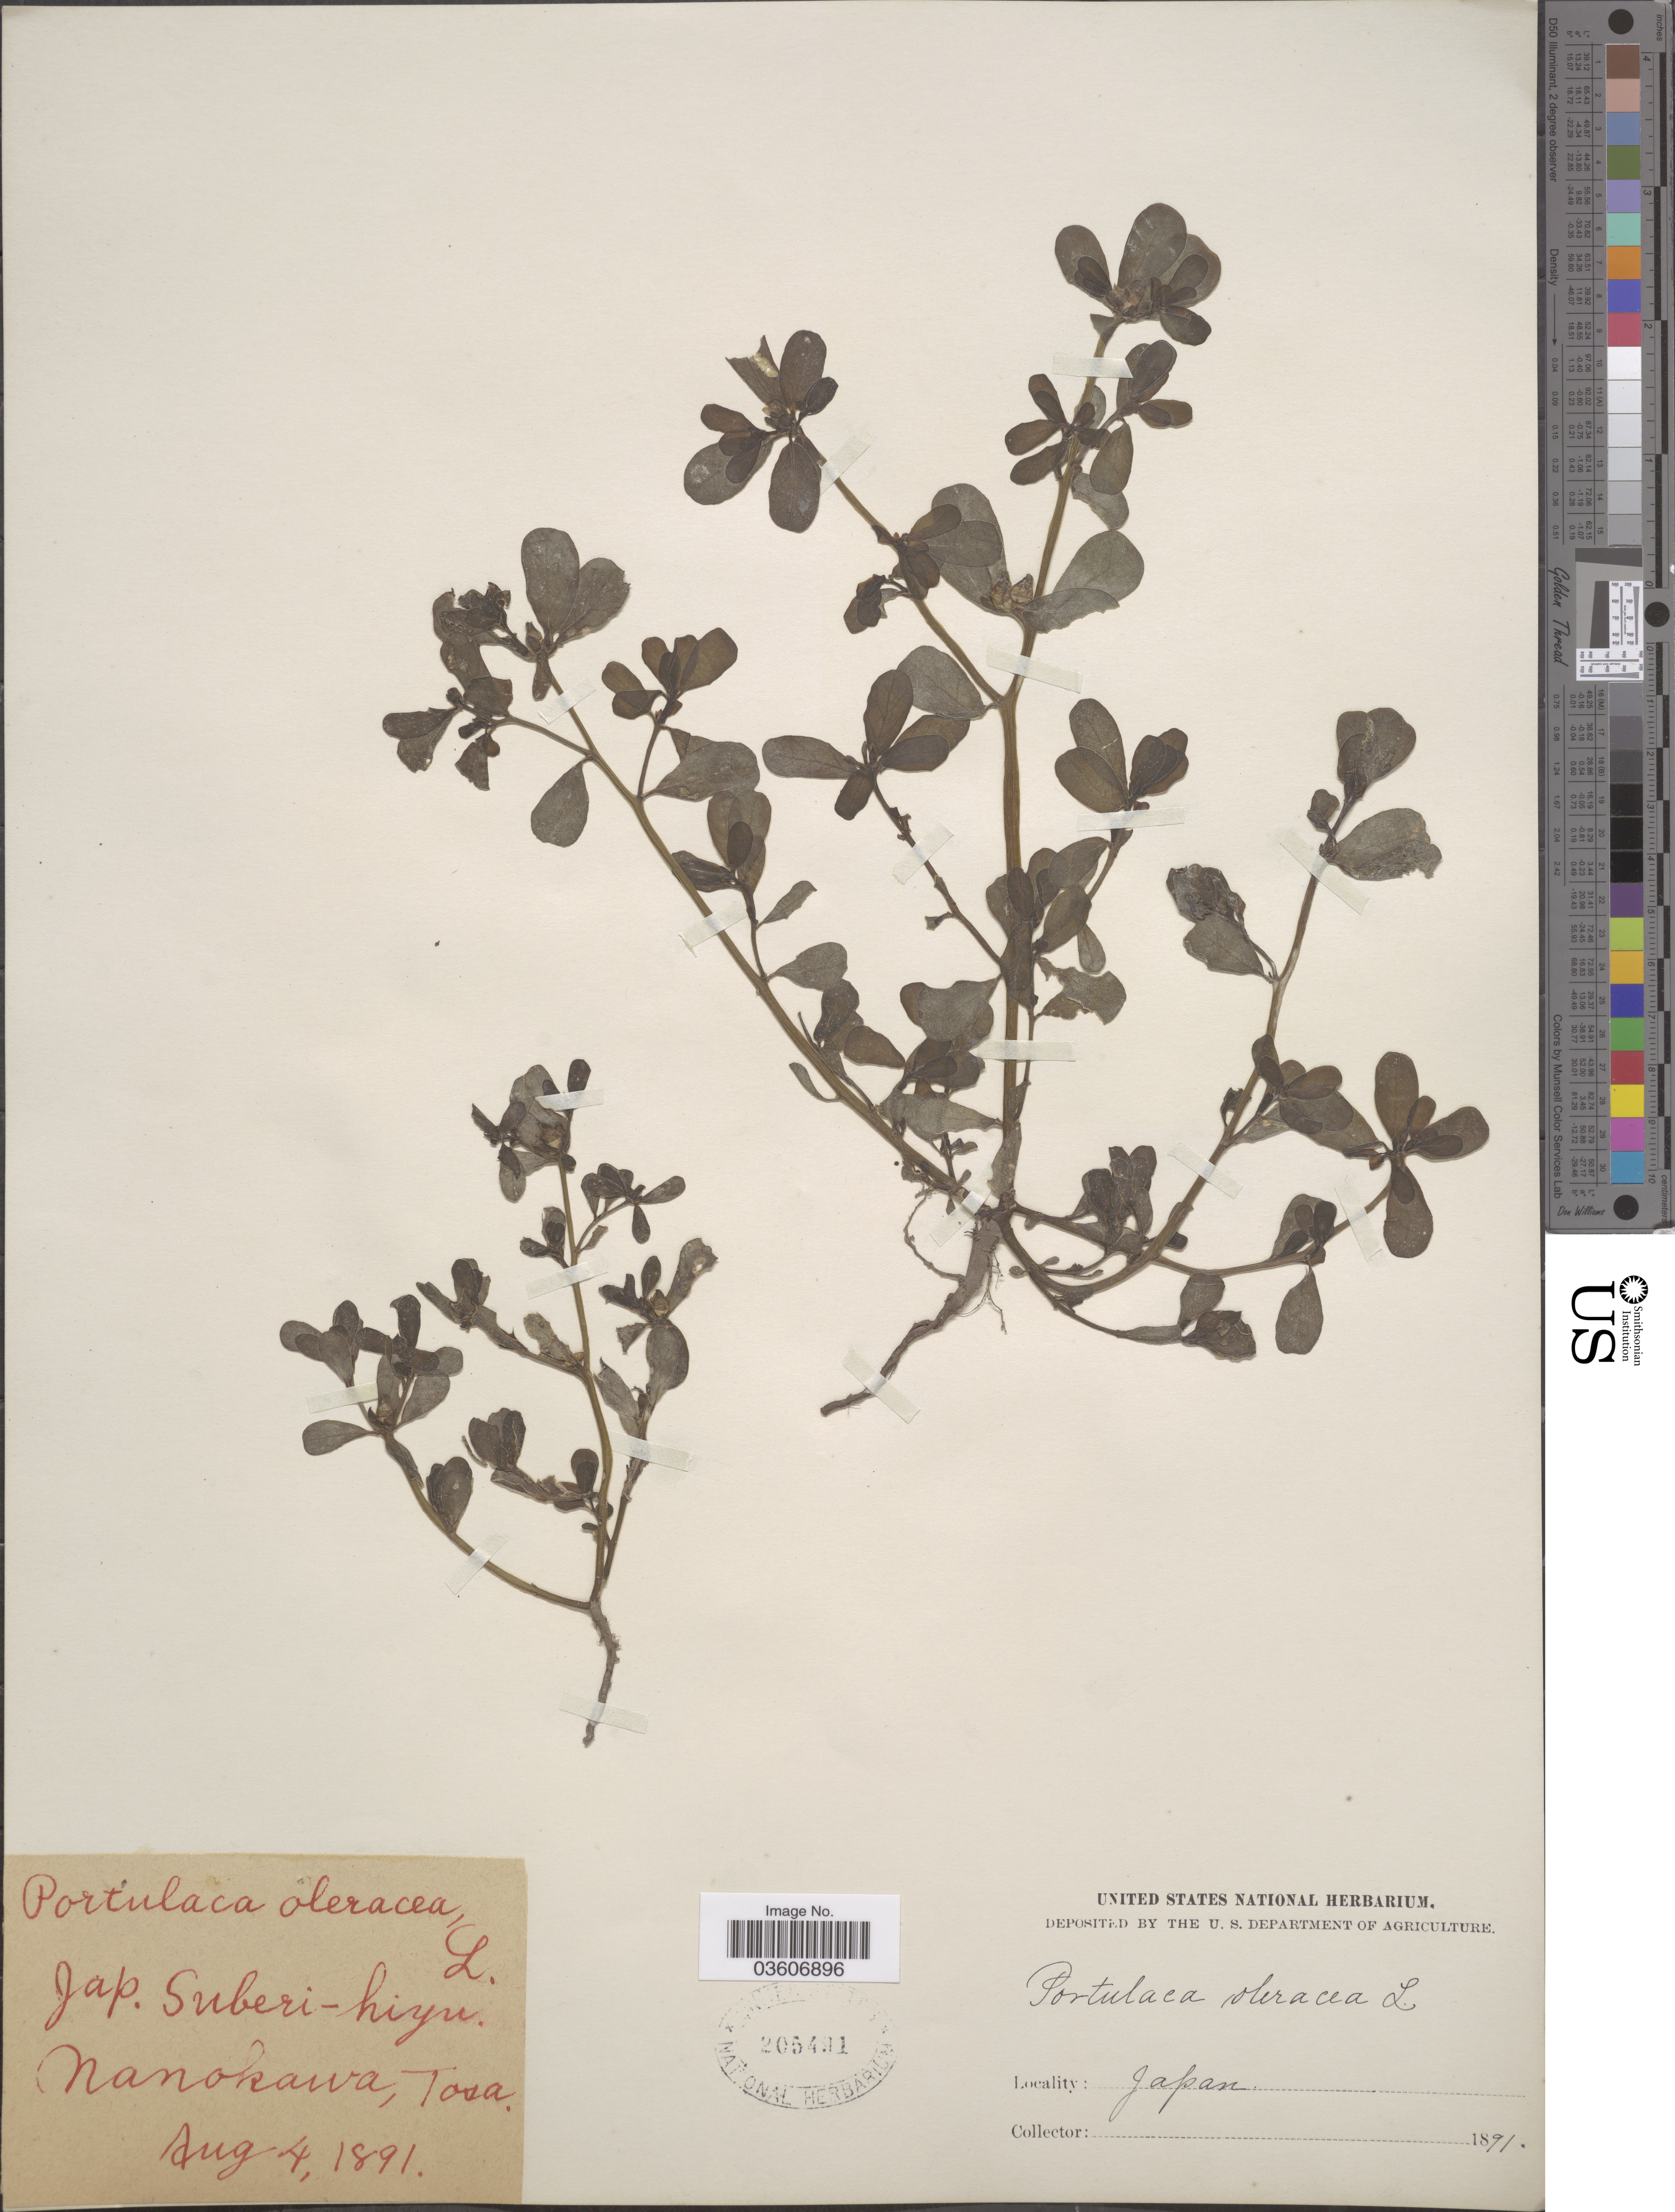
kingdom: Plantae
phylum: Tracheophyta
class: Magnoliopsida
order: Caryophyllales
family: Portulacaceae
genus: Portulaca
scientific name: Portulaca oleracea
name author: L.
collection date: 1891-08-04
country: Japan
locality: Nanokawa, Tosa.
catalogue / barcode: US 205491